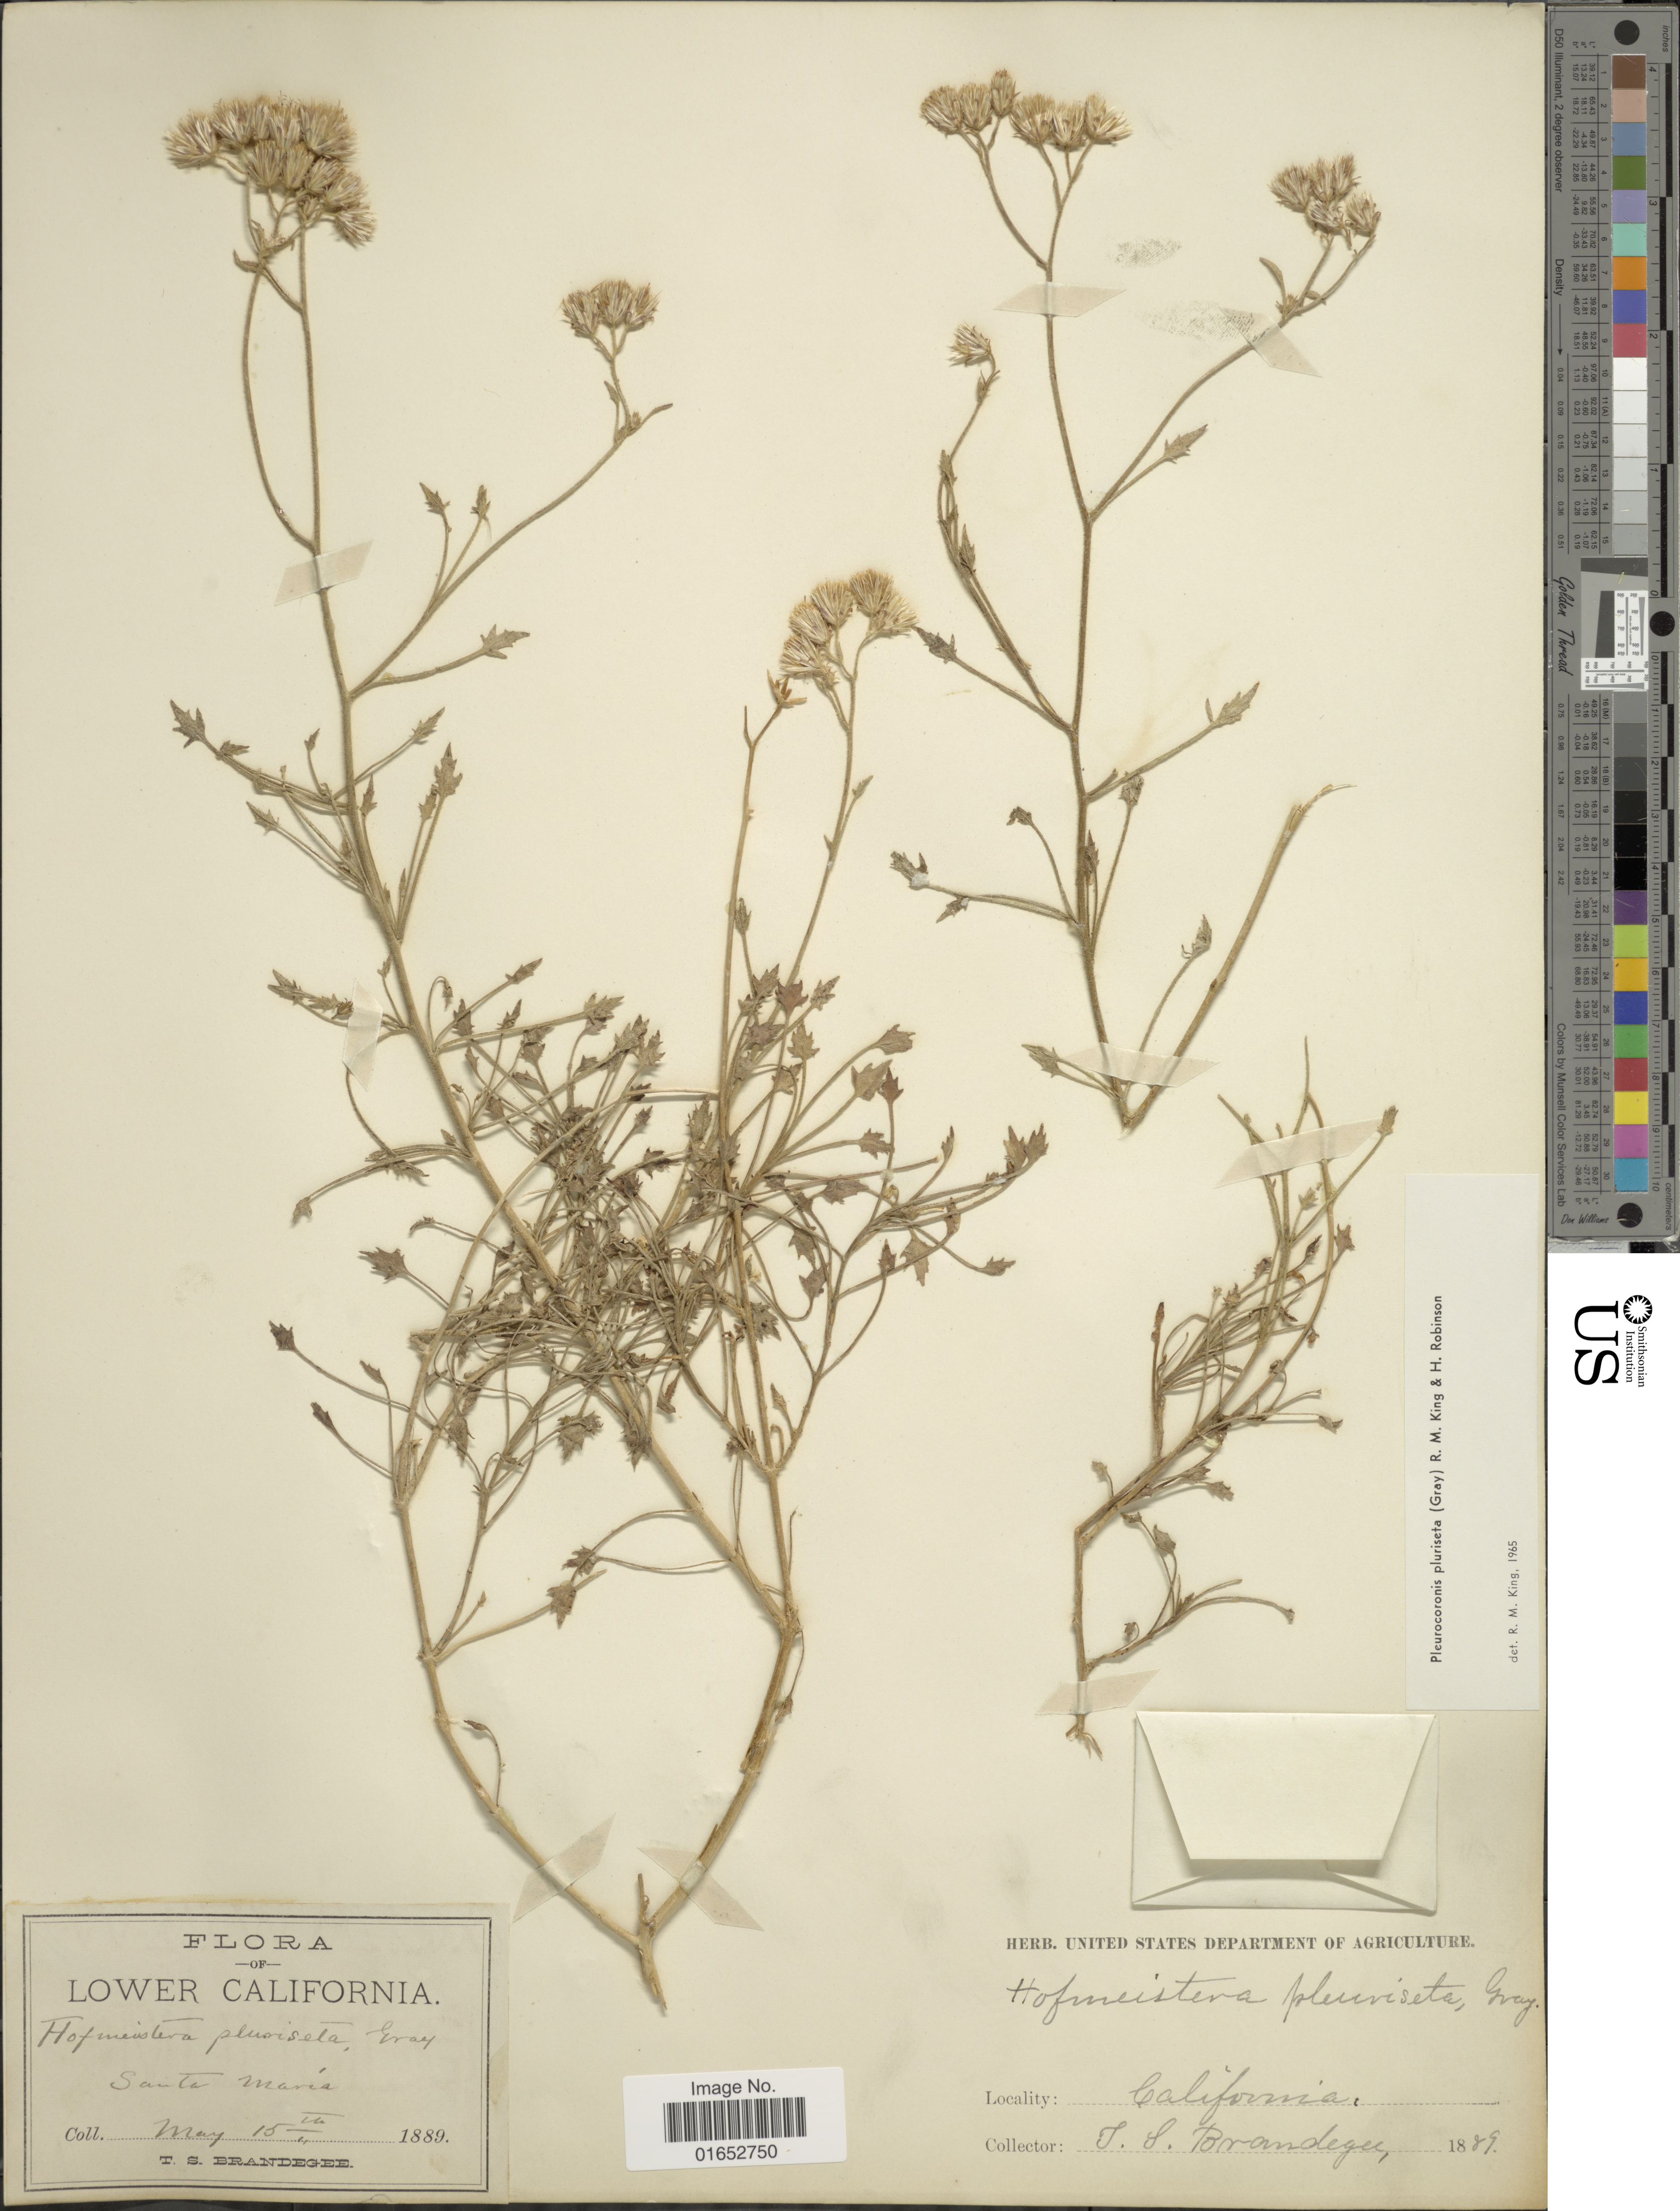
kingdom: Plantae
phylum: Tracheophyta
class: Magnoliopsida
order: Asterales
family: Asteraceae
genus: Pleurocoronis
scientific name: Pleurocoronis pluriseta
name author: (A. Gray) R.M. King & H. Rob.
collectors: T. S. Brandegee (herbarium)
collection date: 1889-05-15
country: Mexico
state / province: Baja California Norte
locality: Lower California, Santa María